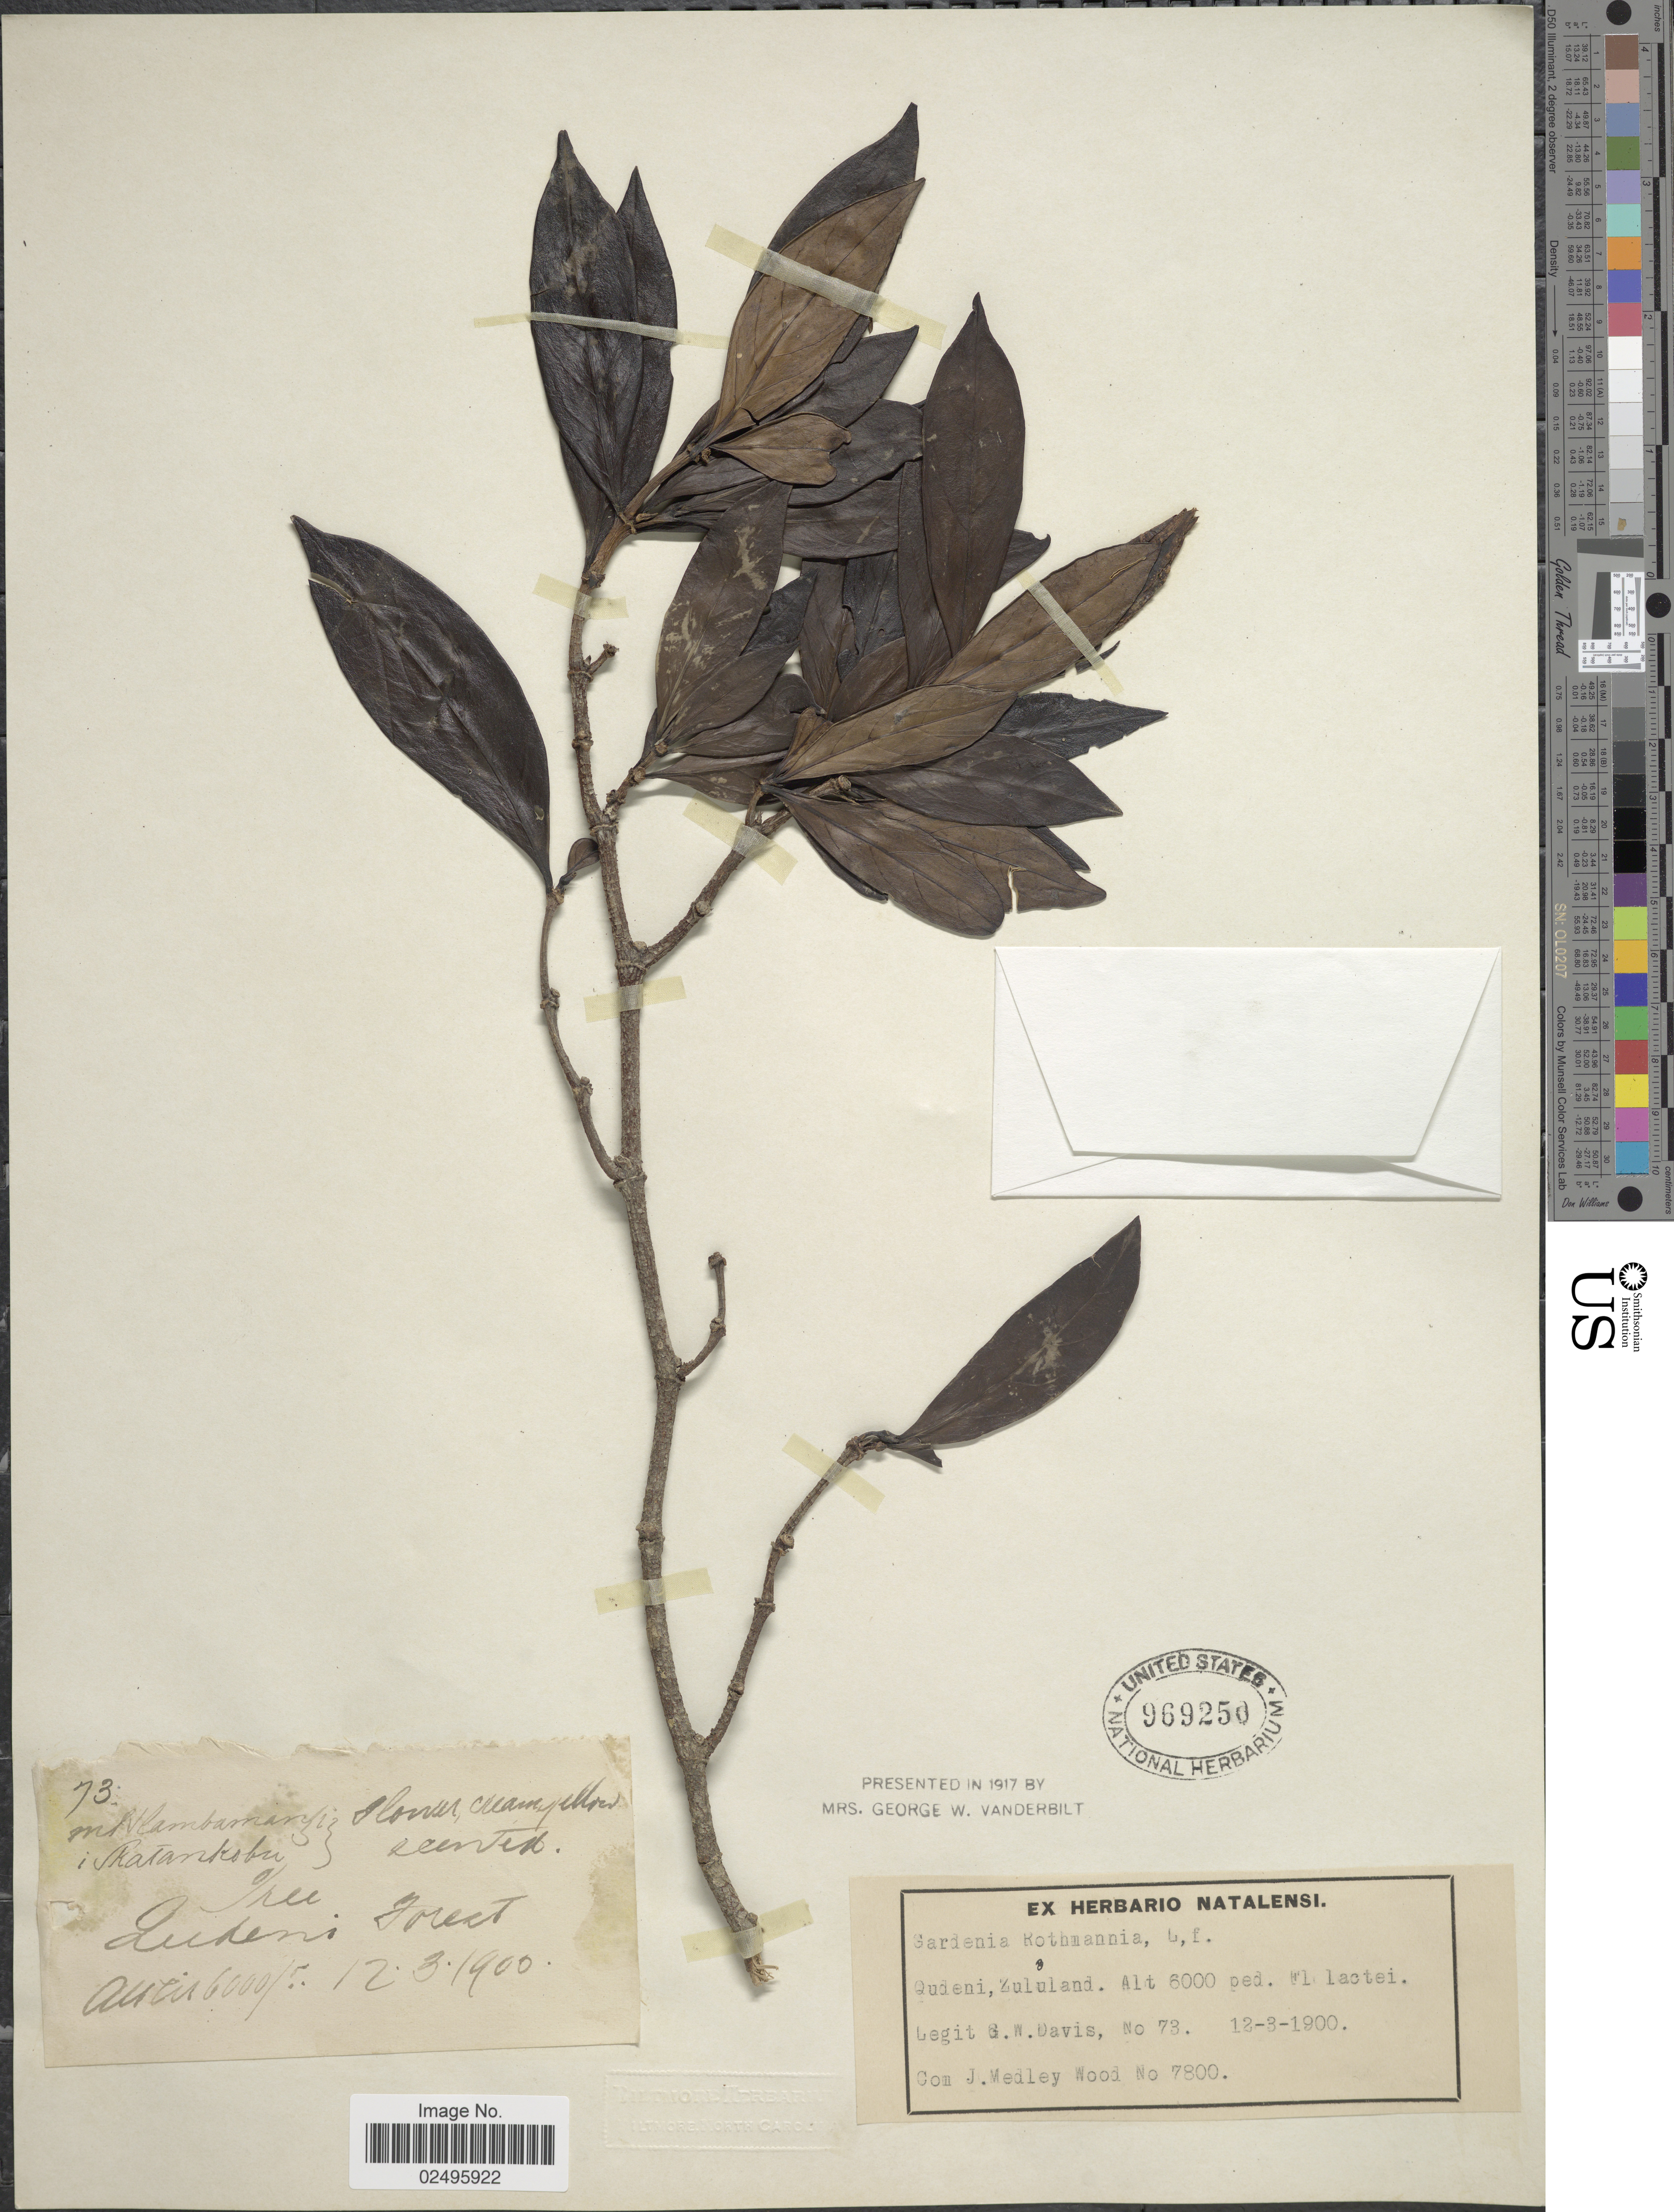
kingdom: Plantae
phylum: Tracheophyta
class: Magnoliopsida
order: Gentianales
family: Rubiaceae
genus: Rothmannia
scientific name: Rothmannia capensis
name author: Thunb.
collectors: G. W. Davis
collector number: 73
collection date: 1900-03-12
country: South Africa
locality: Qudeni, Zululand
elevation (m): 1829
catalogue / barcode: US 969250